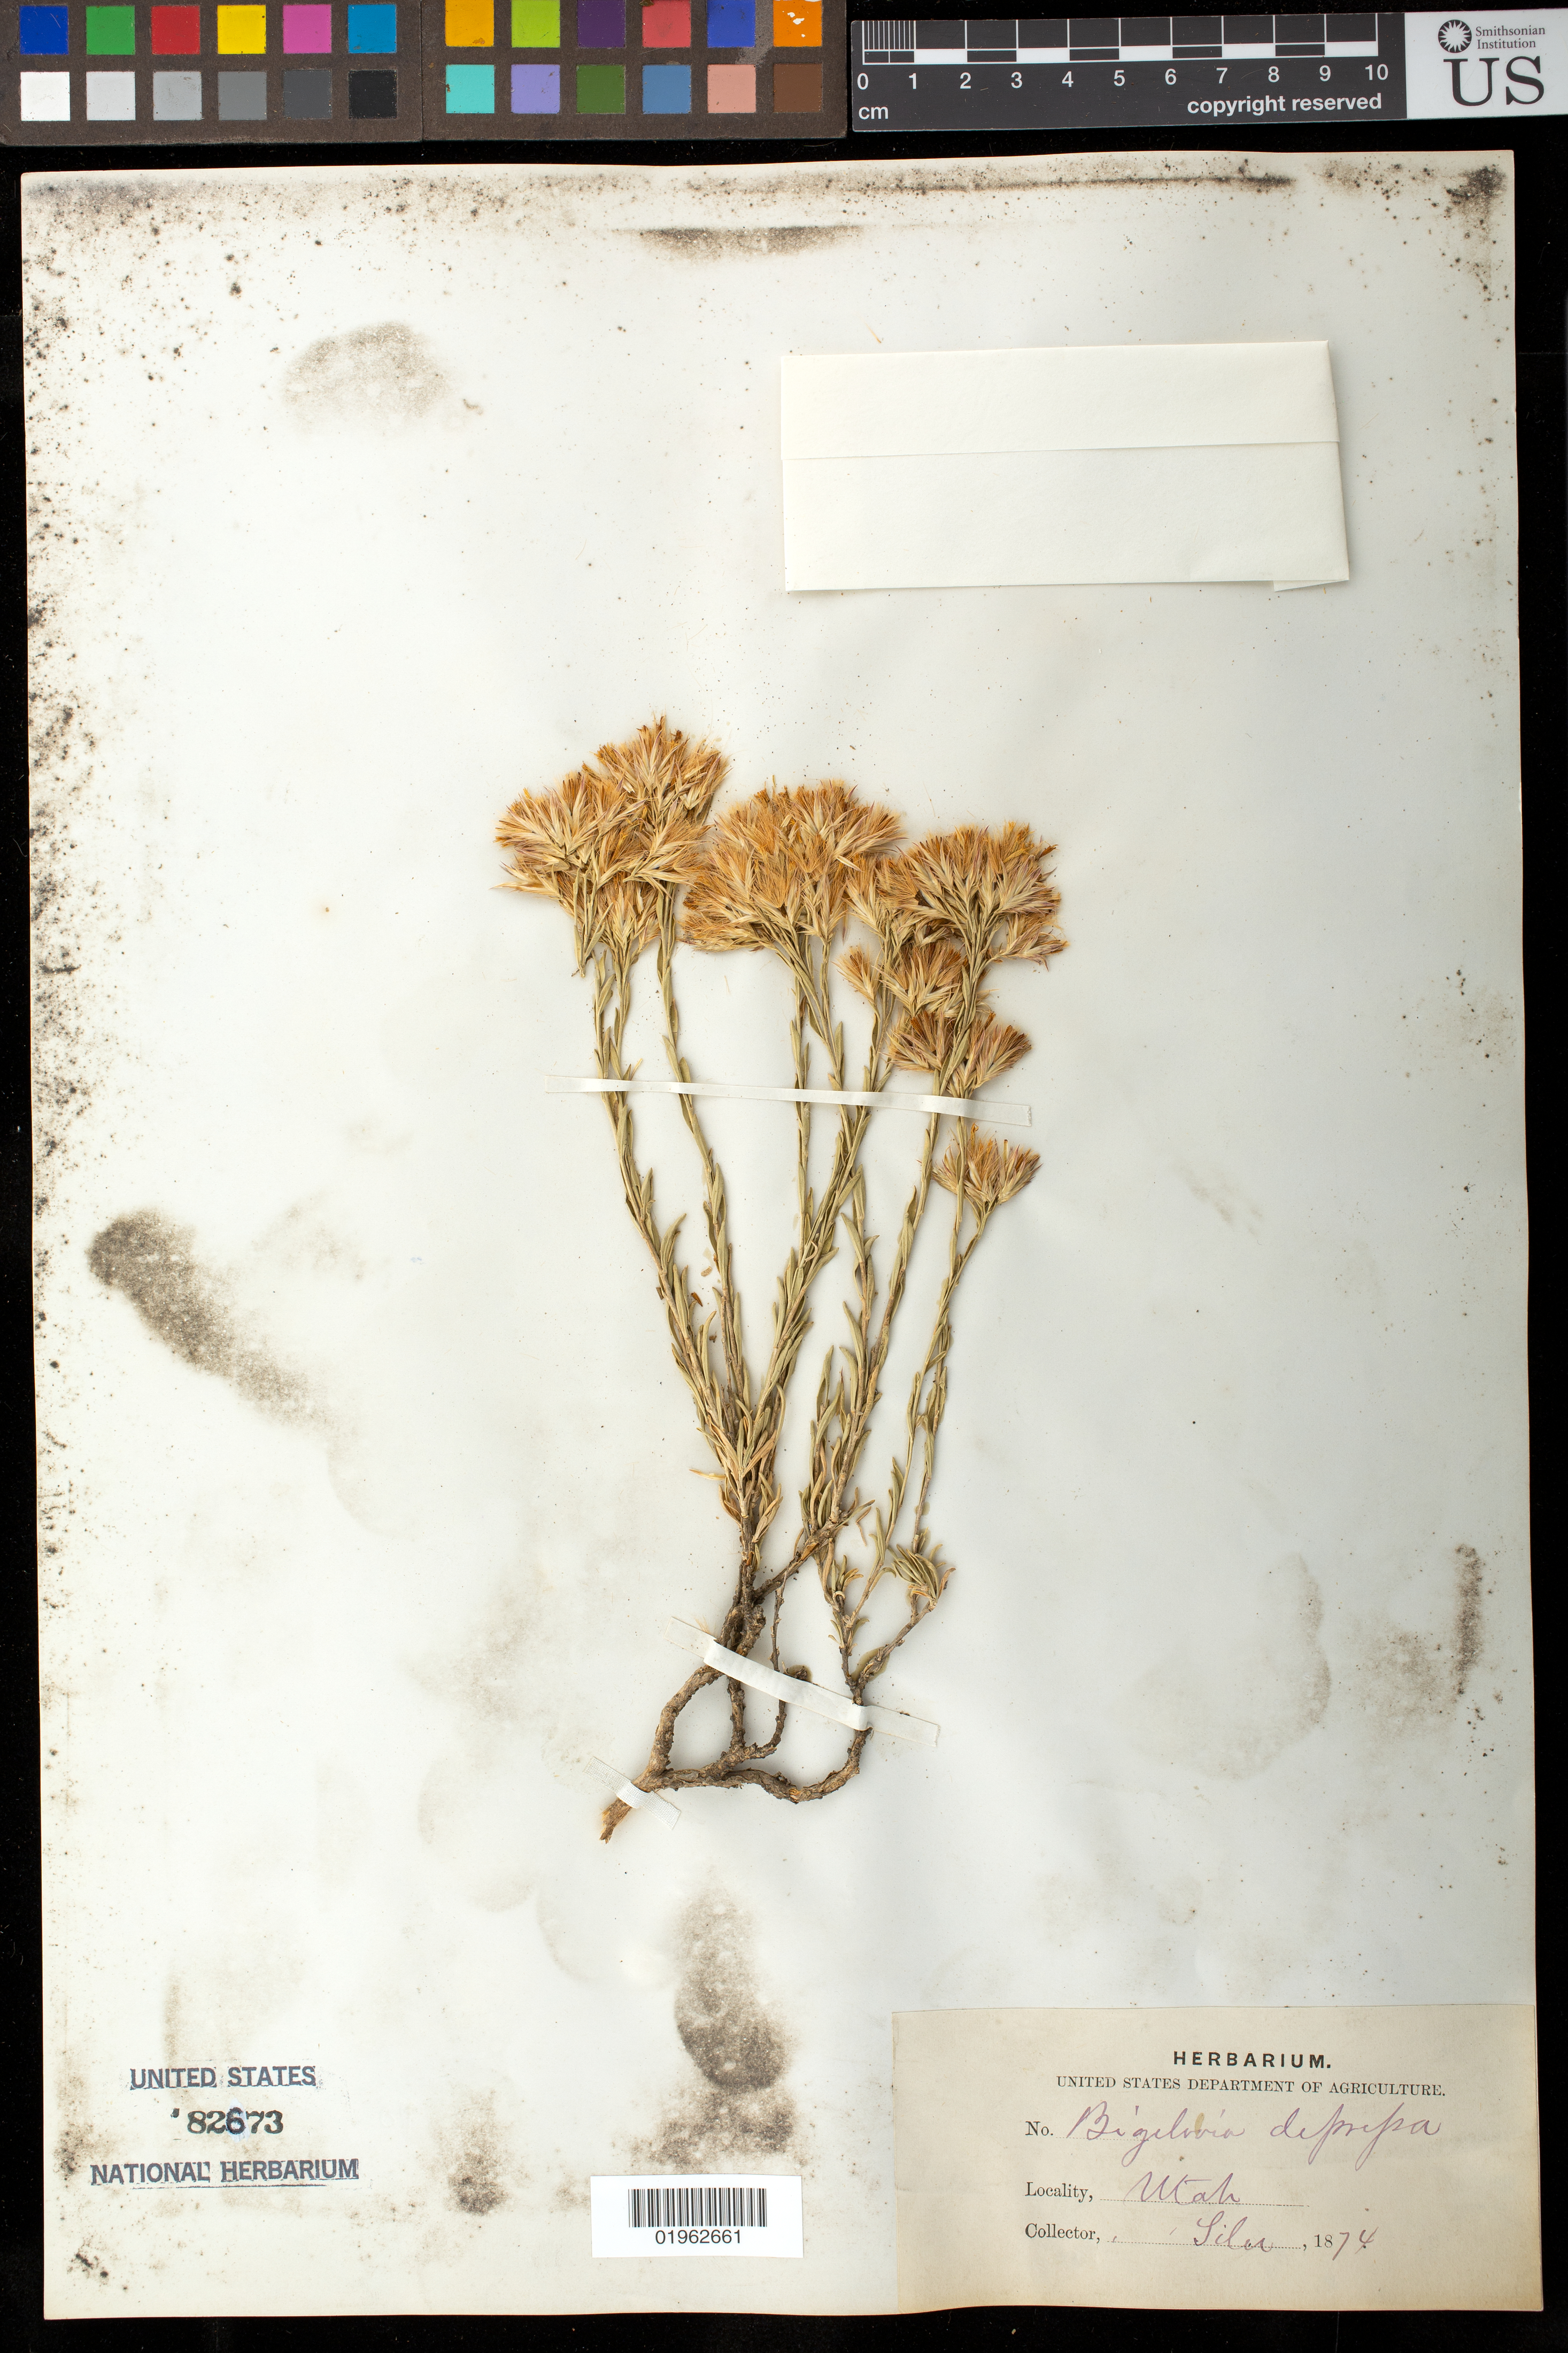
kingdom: Plantae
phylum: Tracheophyta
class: Magnoliopsida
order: Asterales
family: Asteraceae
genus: Bigelowia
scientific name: Bigelowia depressa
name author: (Nutt.) A. Gray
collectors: A. Siler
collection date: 1874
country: United States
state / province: Utah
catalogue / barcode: US 82673